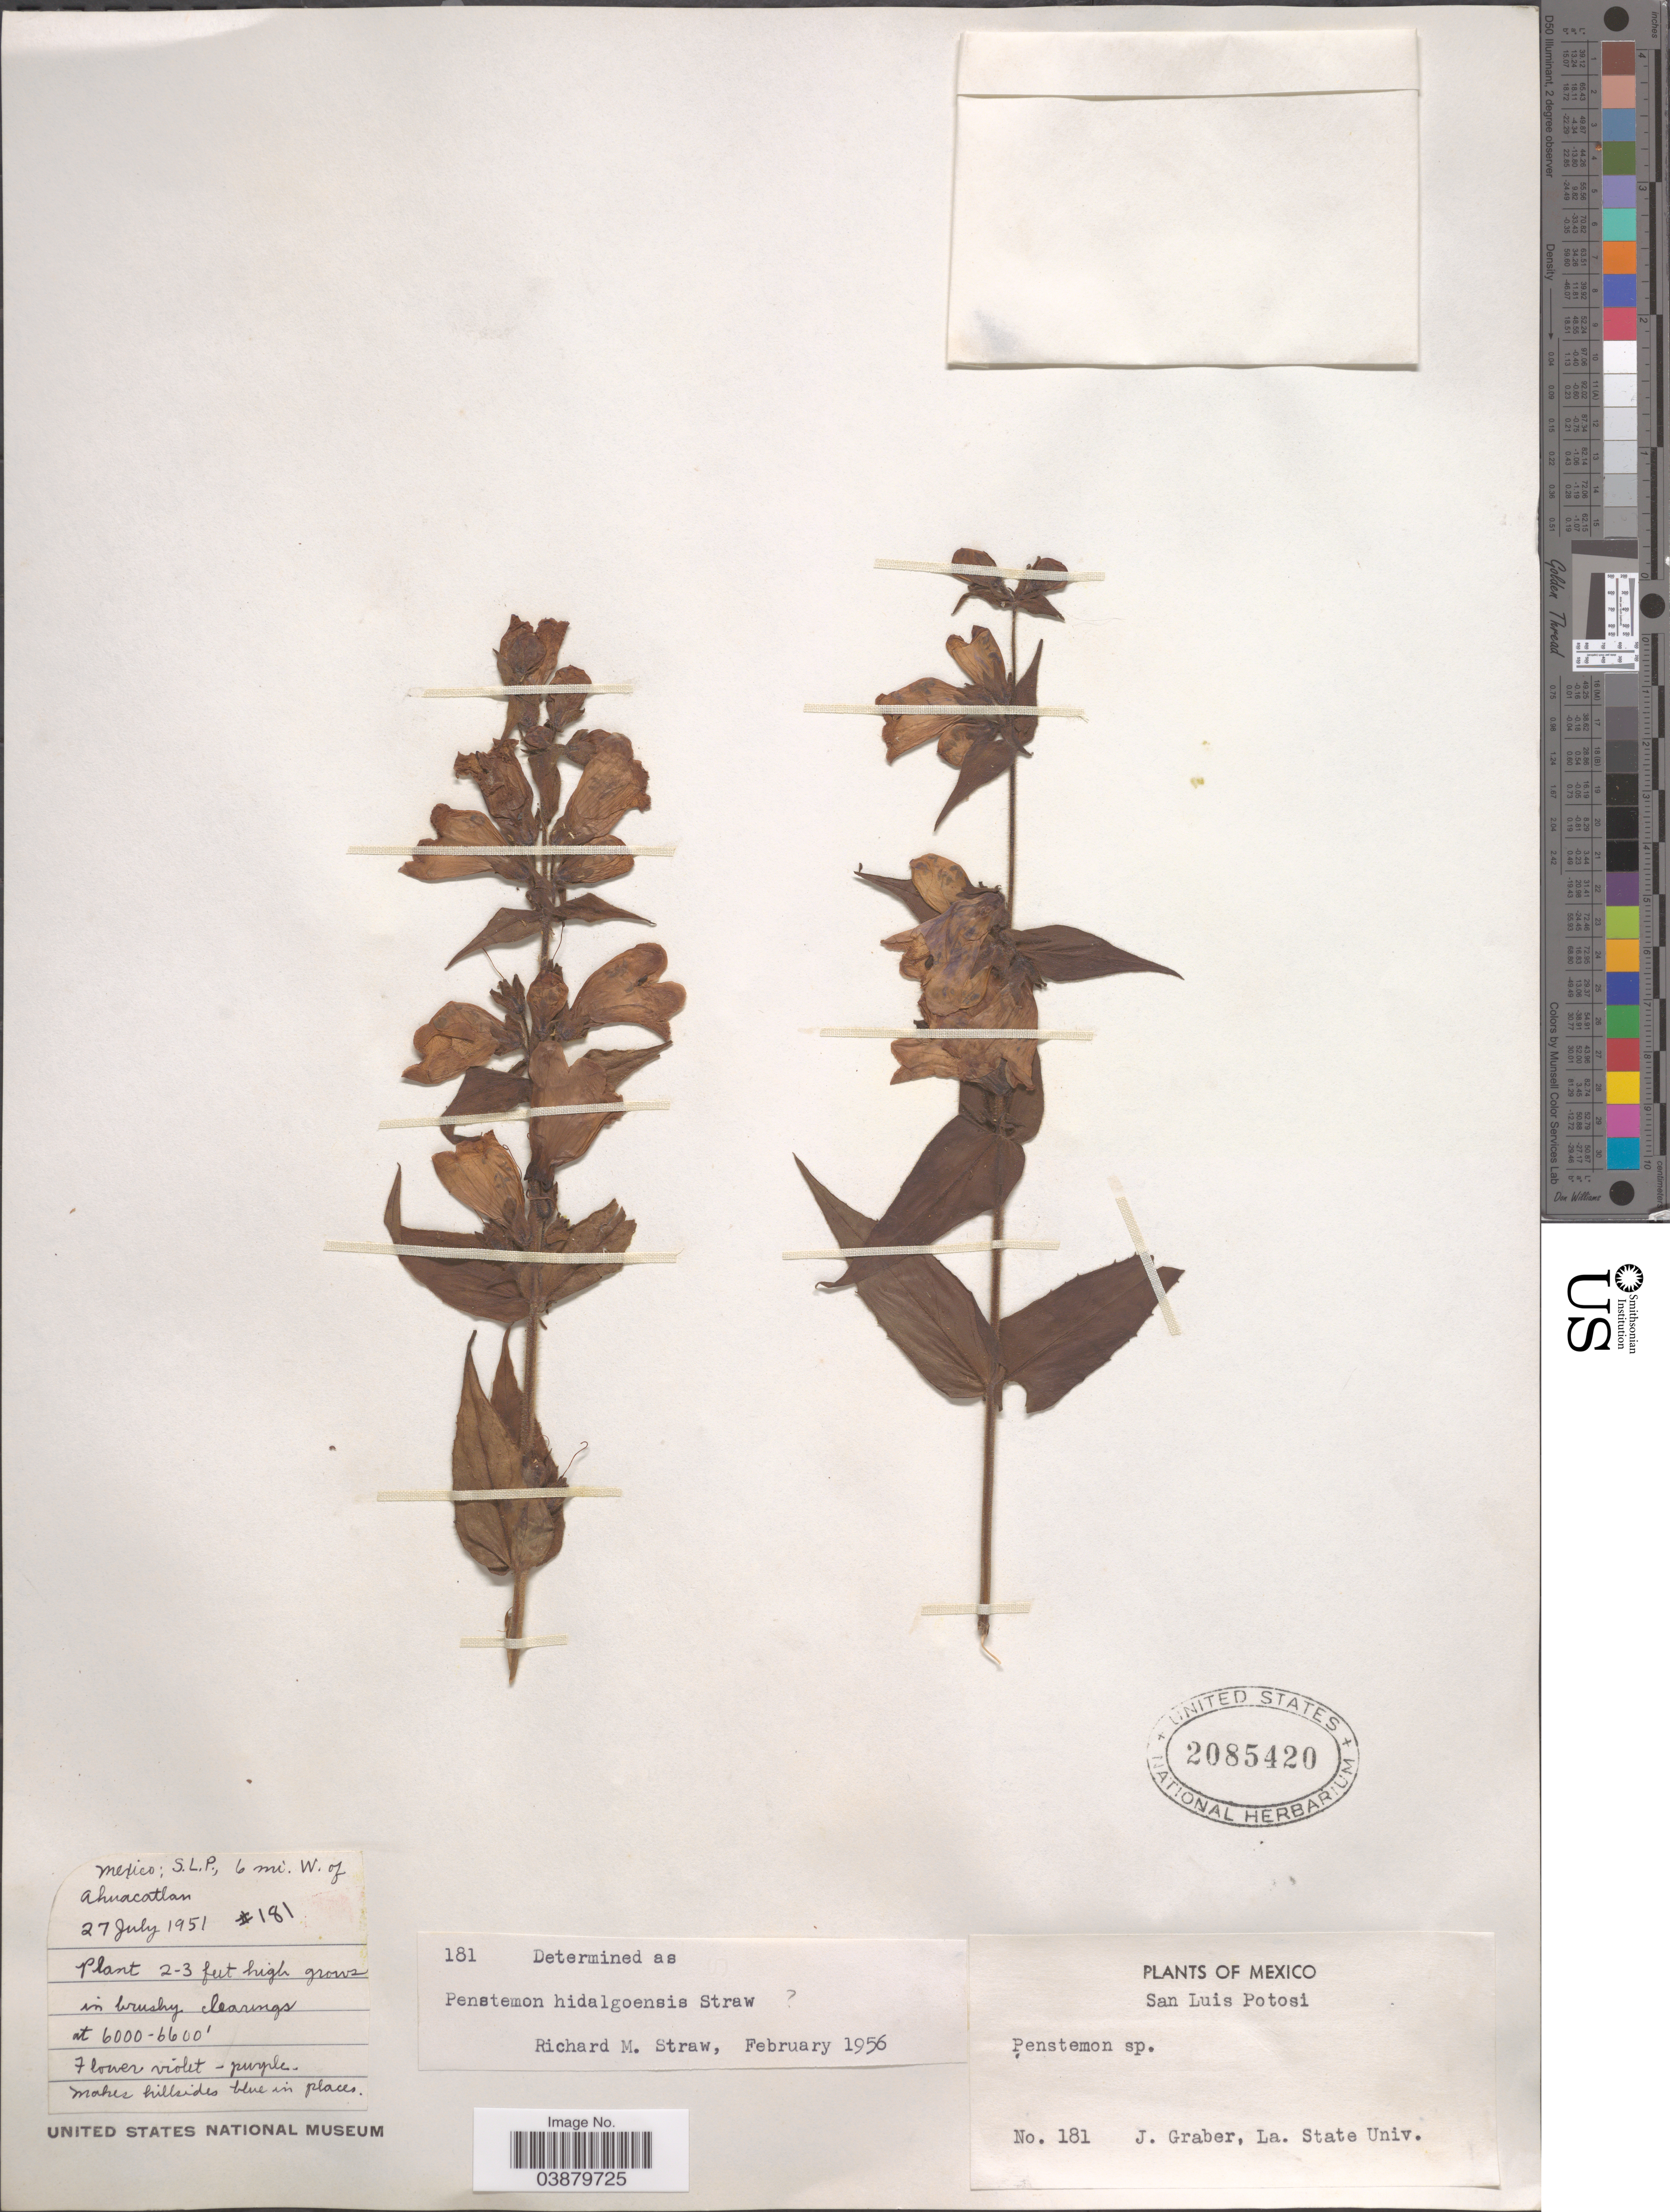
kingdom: Plantae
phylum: Tracheophyta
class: Magnoliopsida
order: Lamiales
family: Plantaginaceae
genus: Penstemon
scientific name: Penstemon hidalgensis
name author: Straw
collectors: J. Graber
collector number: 181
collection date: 1951-07-27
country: Mexico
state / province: San Luis Potosí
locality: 6 mi. W. of Ahuacatlan.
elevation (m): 1829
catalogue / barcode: US 2085420